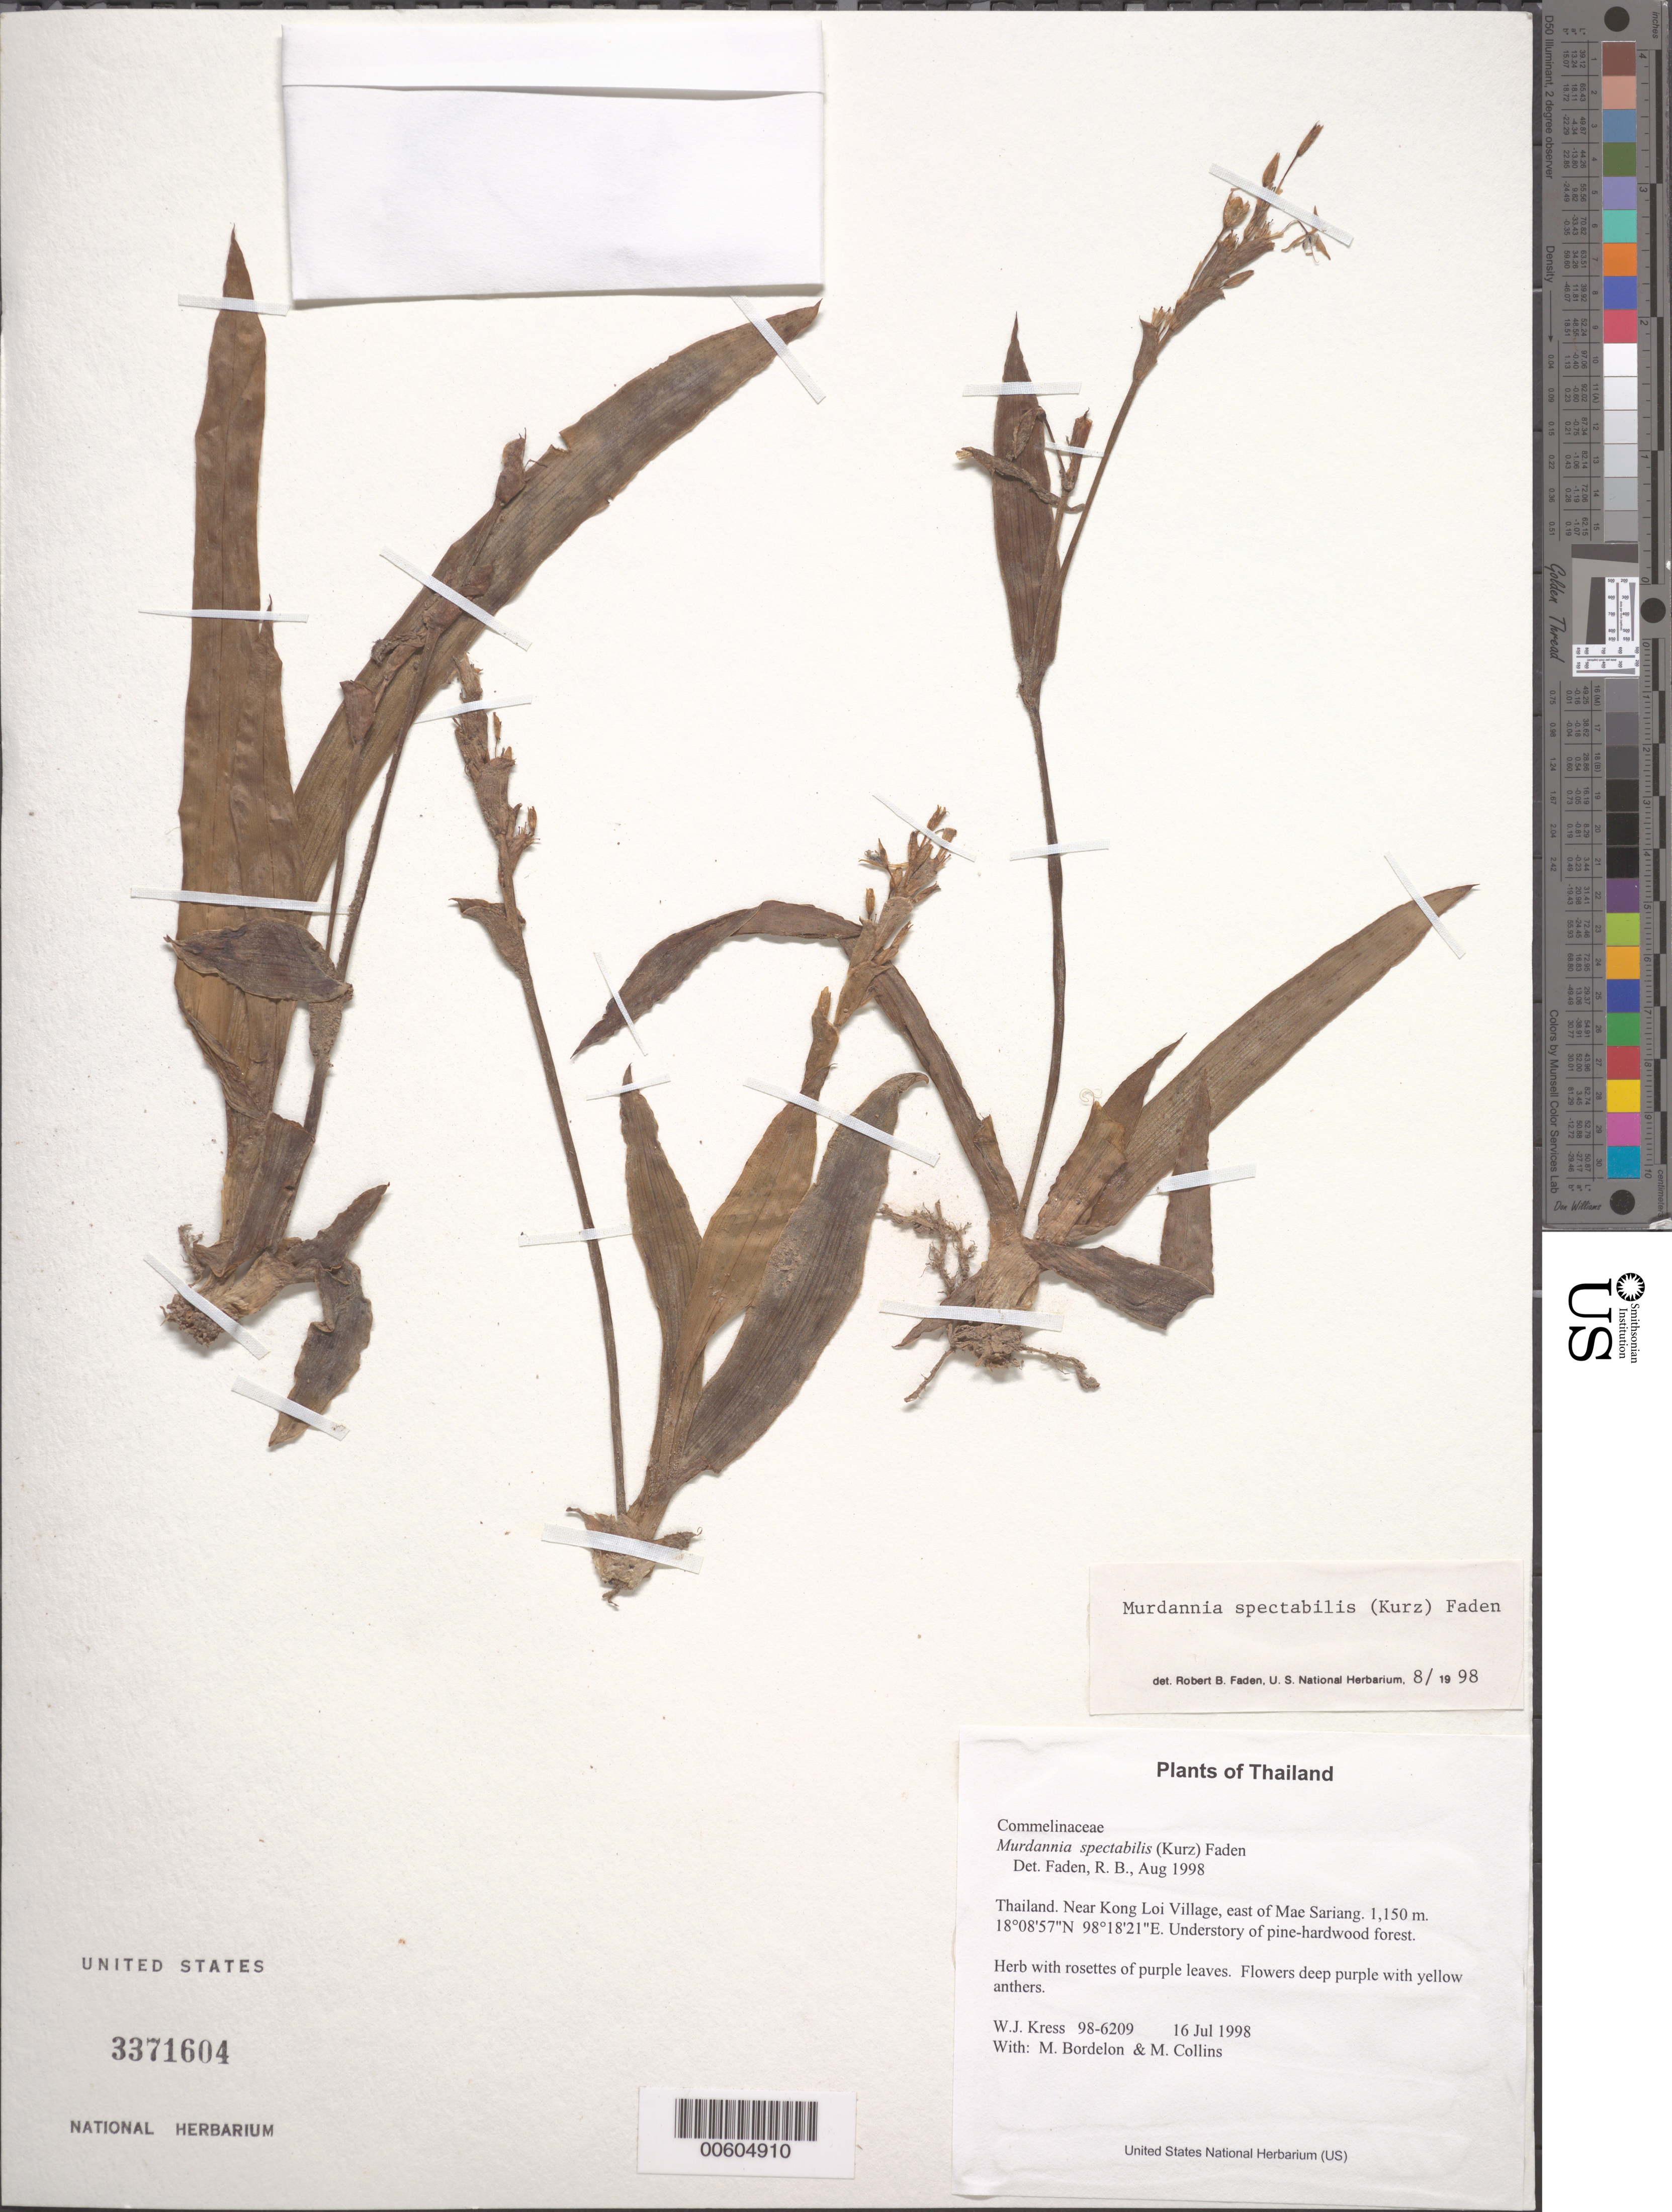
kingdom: Plantae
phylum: Tracheophyta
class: Liliopsida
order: Commelinales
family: Commelinaceae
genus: Murdannia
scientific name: Murdannia spectabilis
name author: (Kurz) Faden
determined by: Faden, Robert B., (US), Smithsonian Institution - National Museum of Natural History (UNITED STATES)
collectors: W. J. Kress, M. Bordelon & M. Collins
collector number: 98-6209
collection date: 1998-07-16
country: Thailand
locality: Near Kong Loi Village, east of Mae Sariang.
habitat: Understory of pine-hardwood forest.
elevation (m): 1150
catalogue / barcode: US 3371604